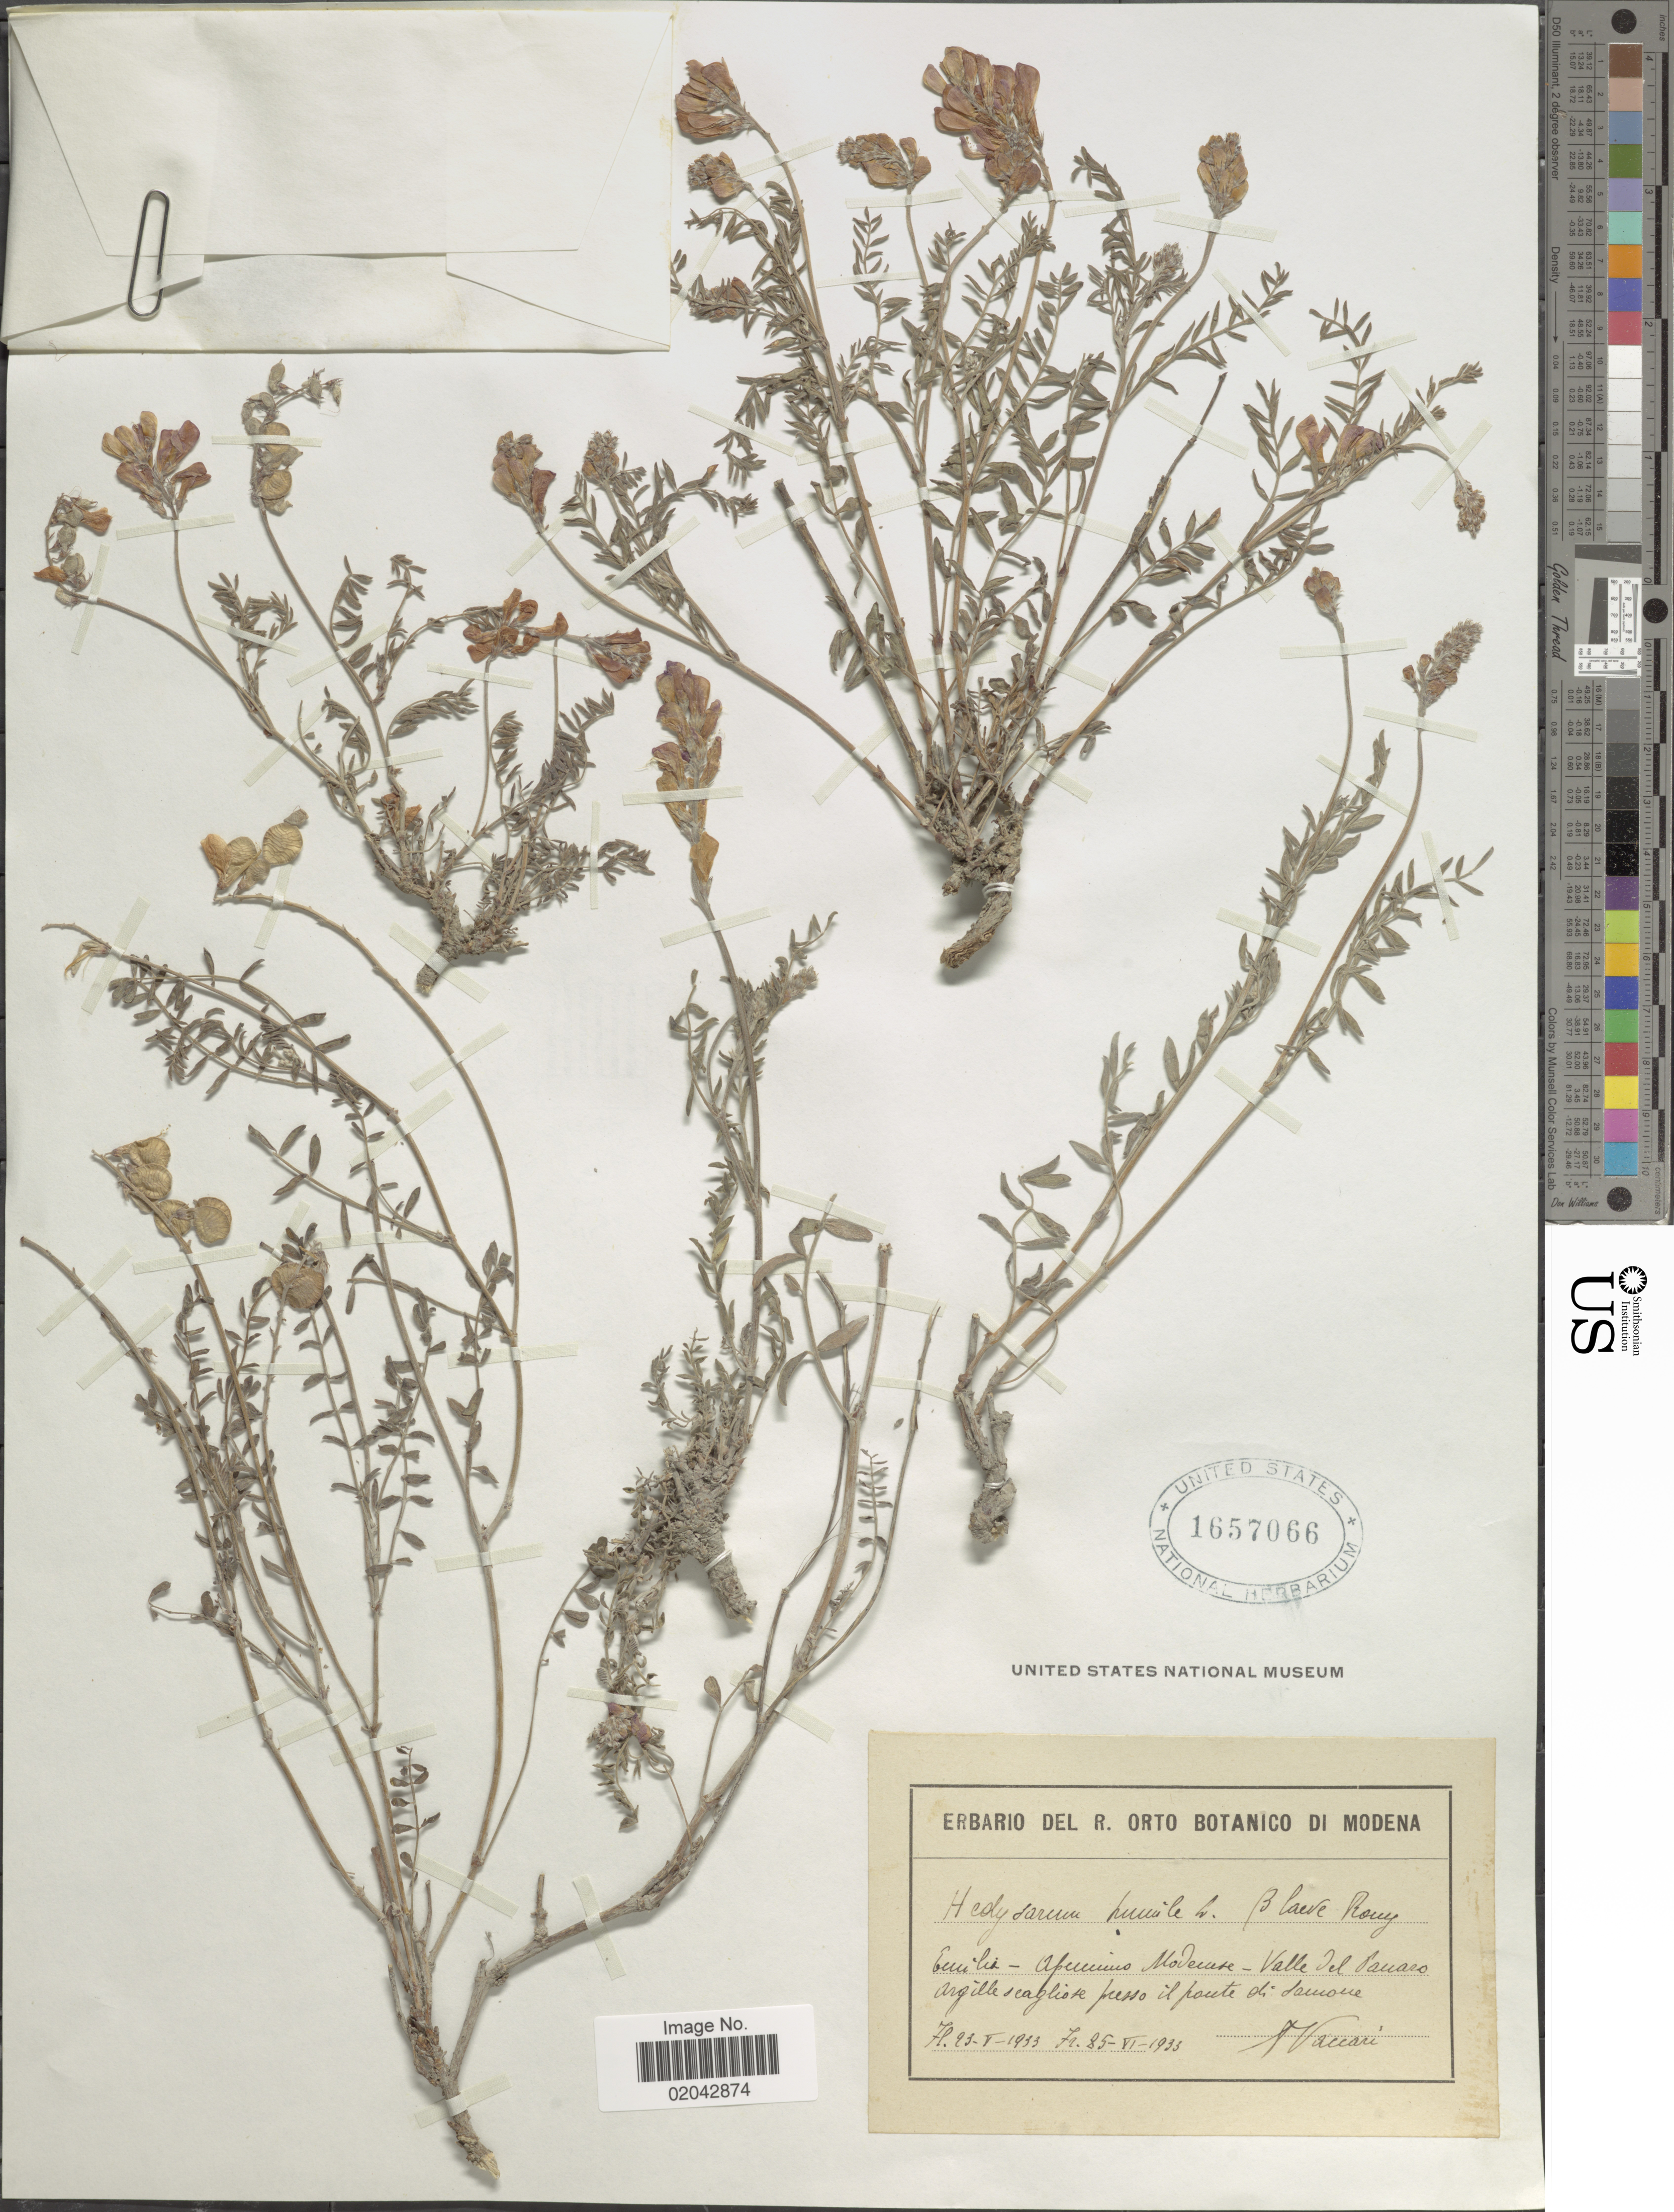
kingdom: Plantae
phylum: Tracheophyta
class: Magnoliopsida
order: Fabales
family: Fabaceae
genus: Hedysarum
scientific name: Hedysarum humile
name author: Loefl.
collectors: A. Vaccari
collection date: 1933-05-23/1933-06-05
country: Italy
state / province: Emilia-Romagna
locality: Apennino Modenese -Valle del Panaro agrille scagliose presso il ponte di Samone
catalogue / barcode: US 1657066